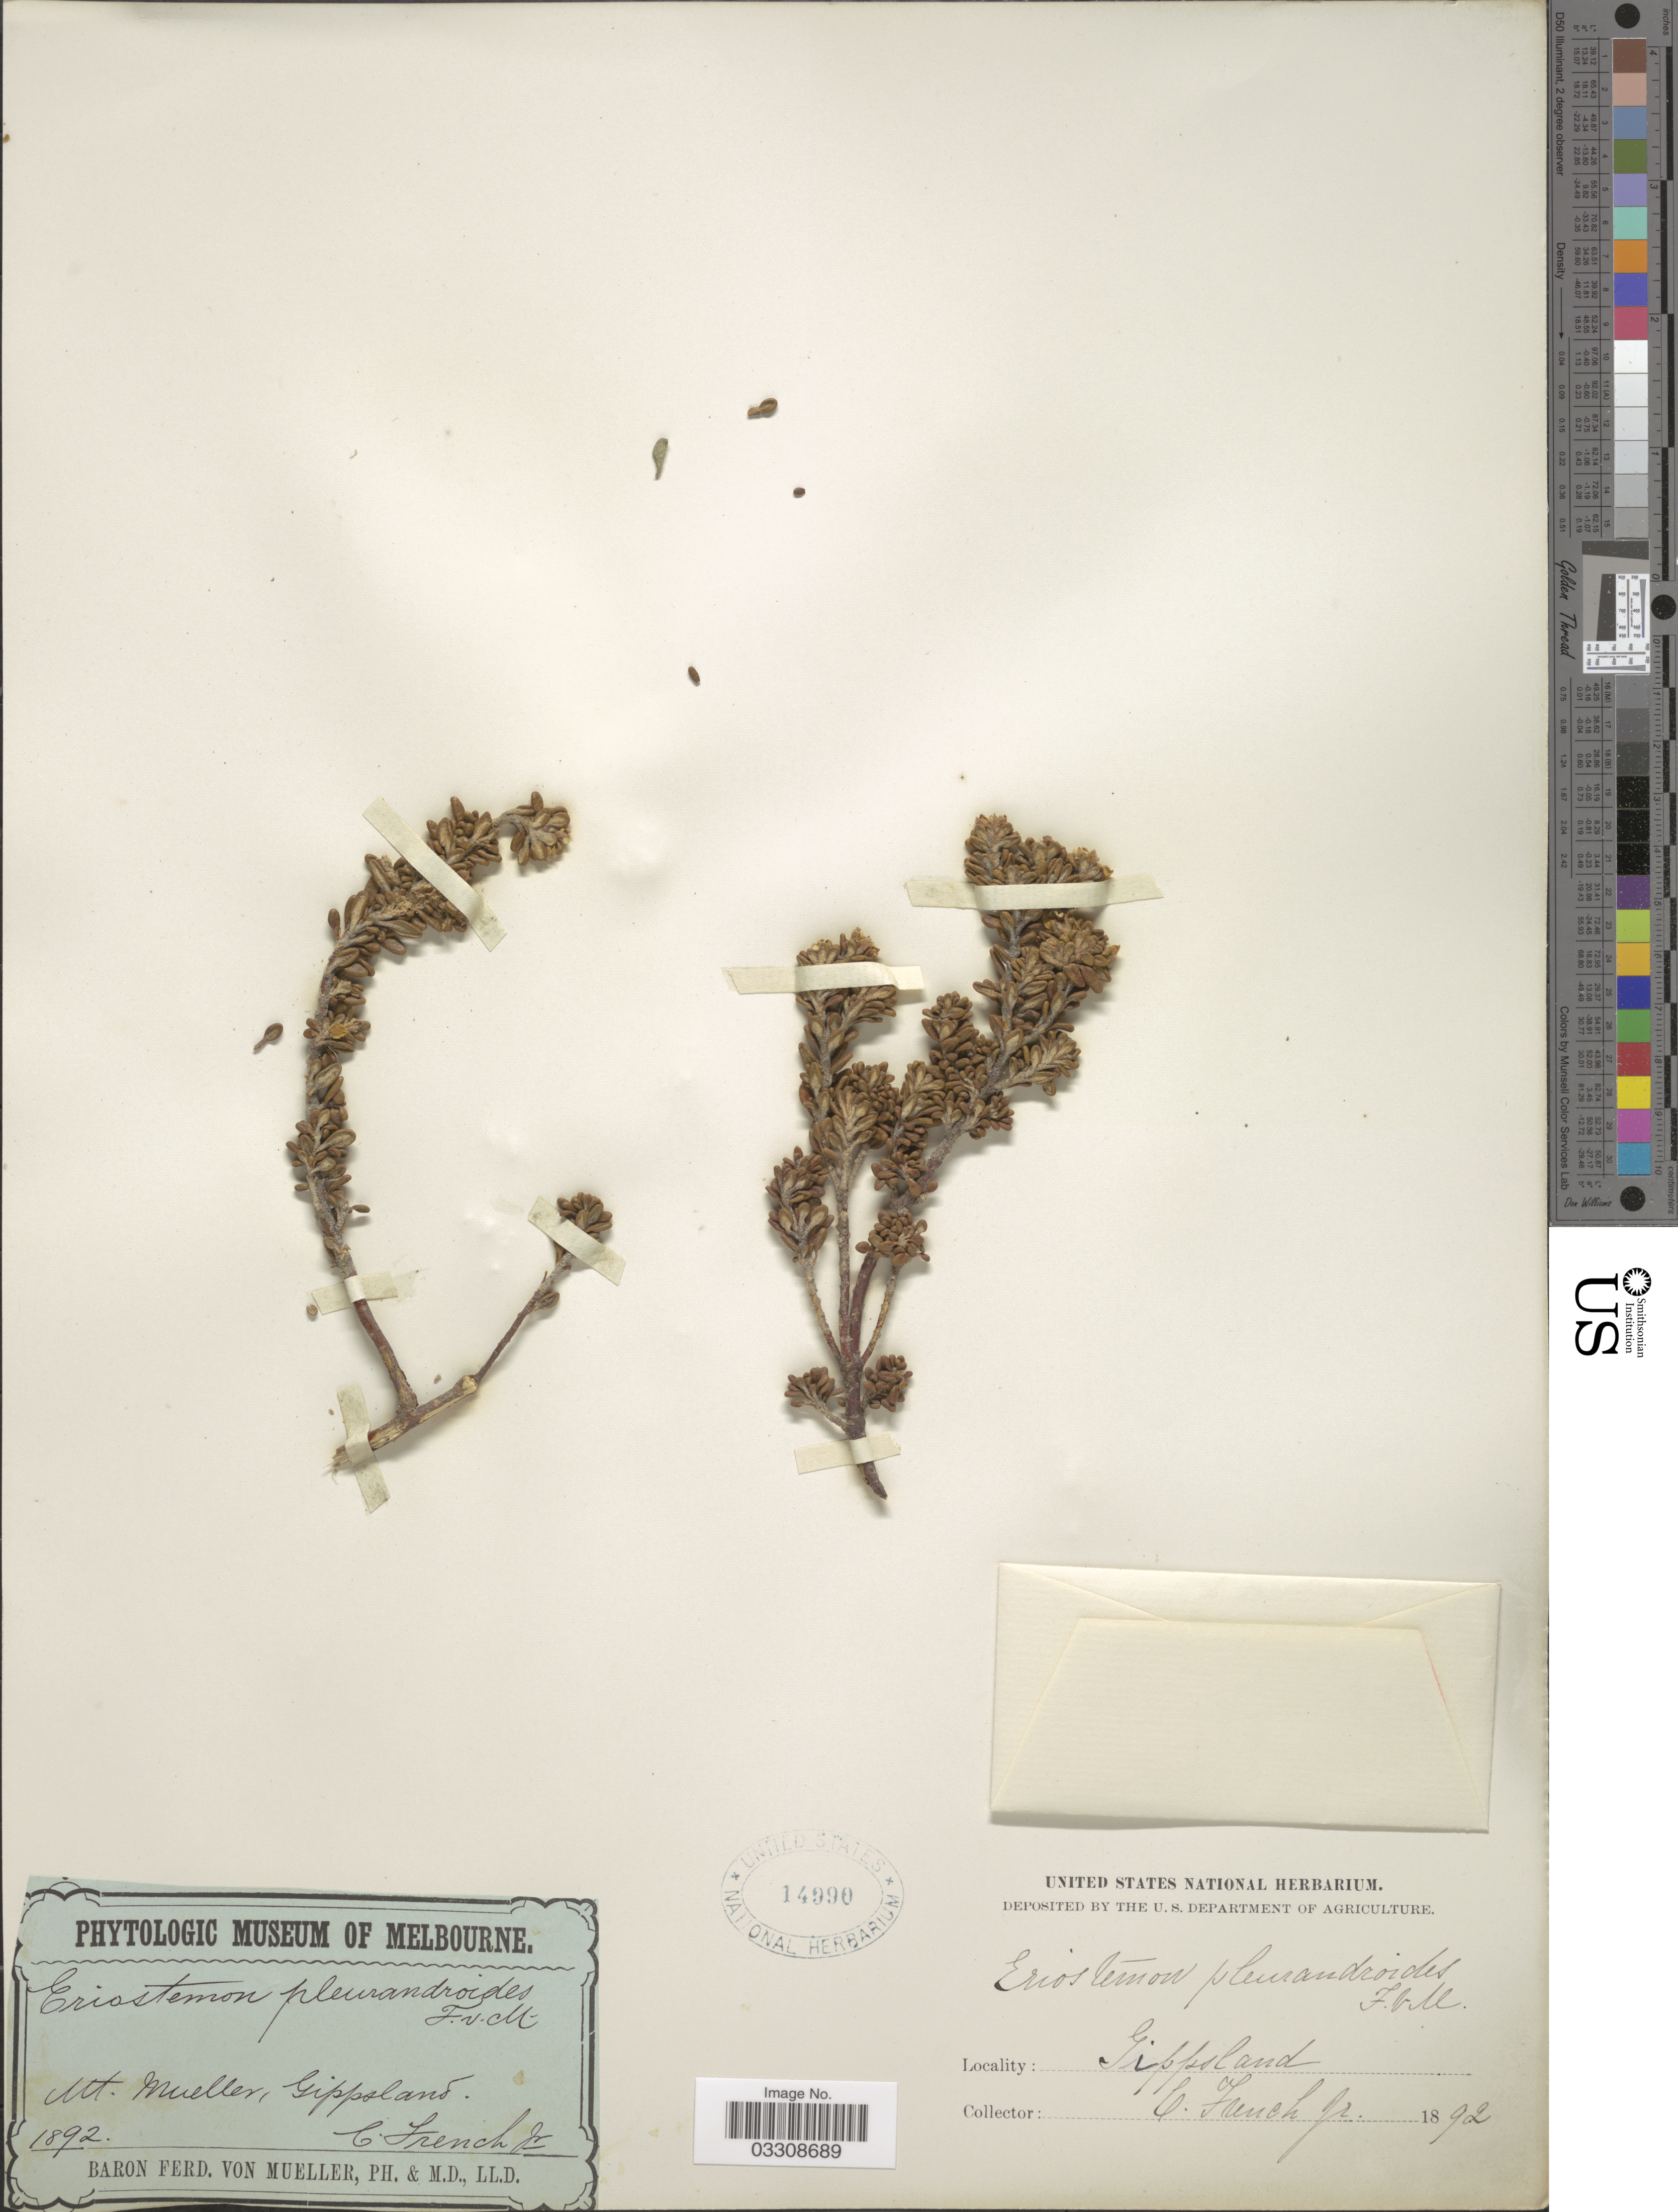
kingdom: Plantae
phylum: Tracheophyta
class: Magnoliopsida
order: Sapindales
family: Rutaceae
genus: Eriostemon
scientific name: Eriostemon pleurandroides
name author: F. Muell.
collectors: C. French Jr.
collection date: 1892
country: Australia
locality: Mt. Mueller, Gippsland.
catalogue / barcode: US 14990